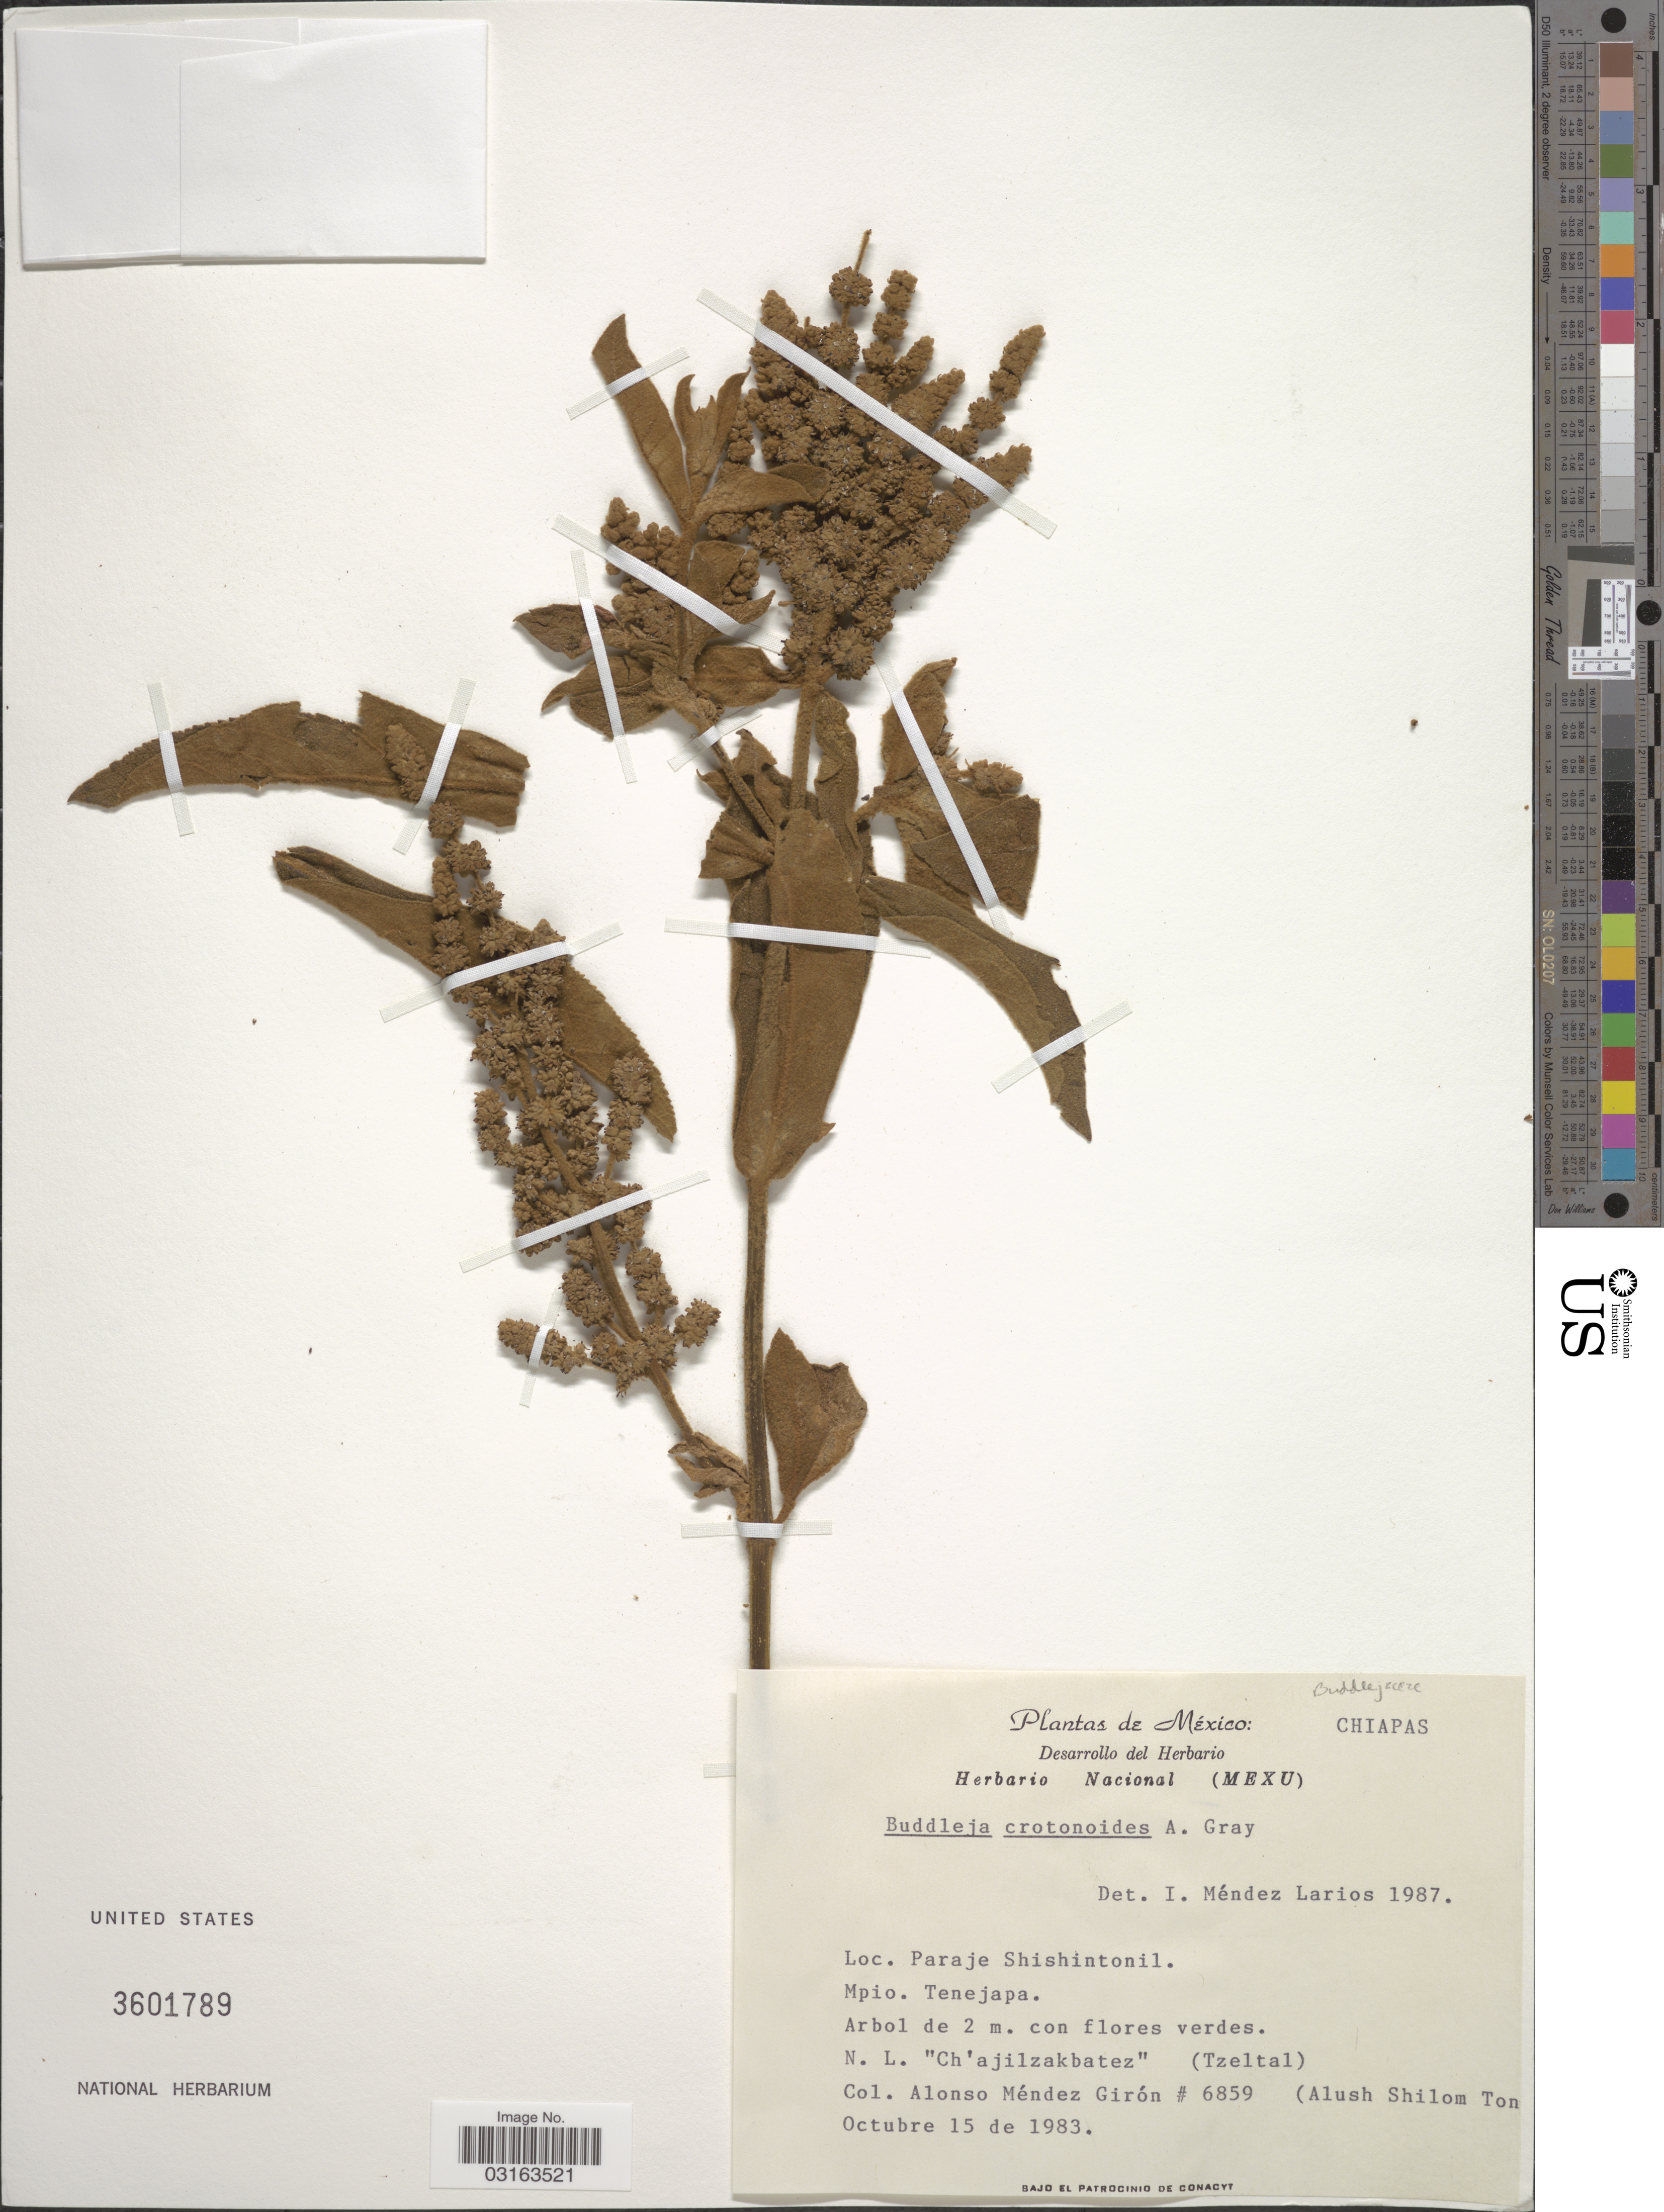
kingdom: Plantae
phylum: Tracheophyta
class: Magnoliopsida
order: Lamiales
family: Scrophulariaceae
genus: Buddleja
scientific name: Buddleja crotonoides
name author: A. Gray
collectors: A. Méndez G. & A. M. Ton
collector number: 6859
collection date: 1983-10-15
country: Mexico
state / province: Chiapas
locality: Paraje Shishintonil. Mpio. Tenejapa.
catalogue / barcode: US 3601789